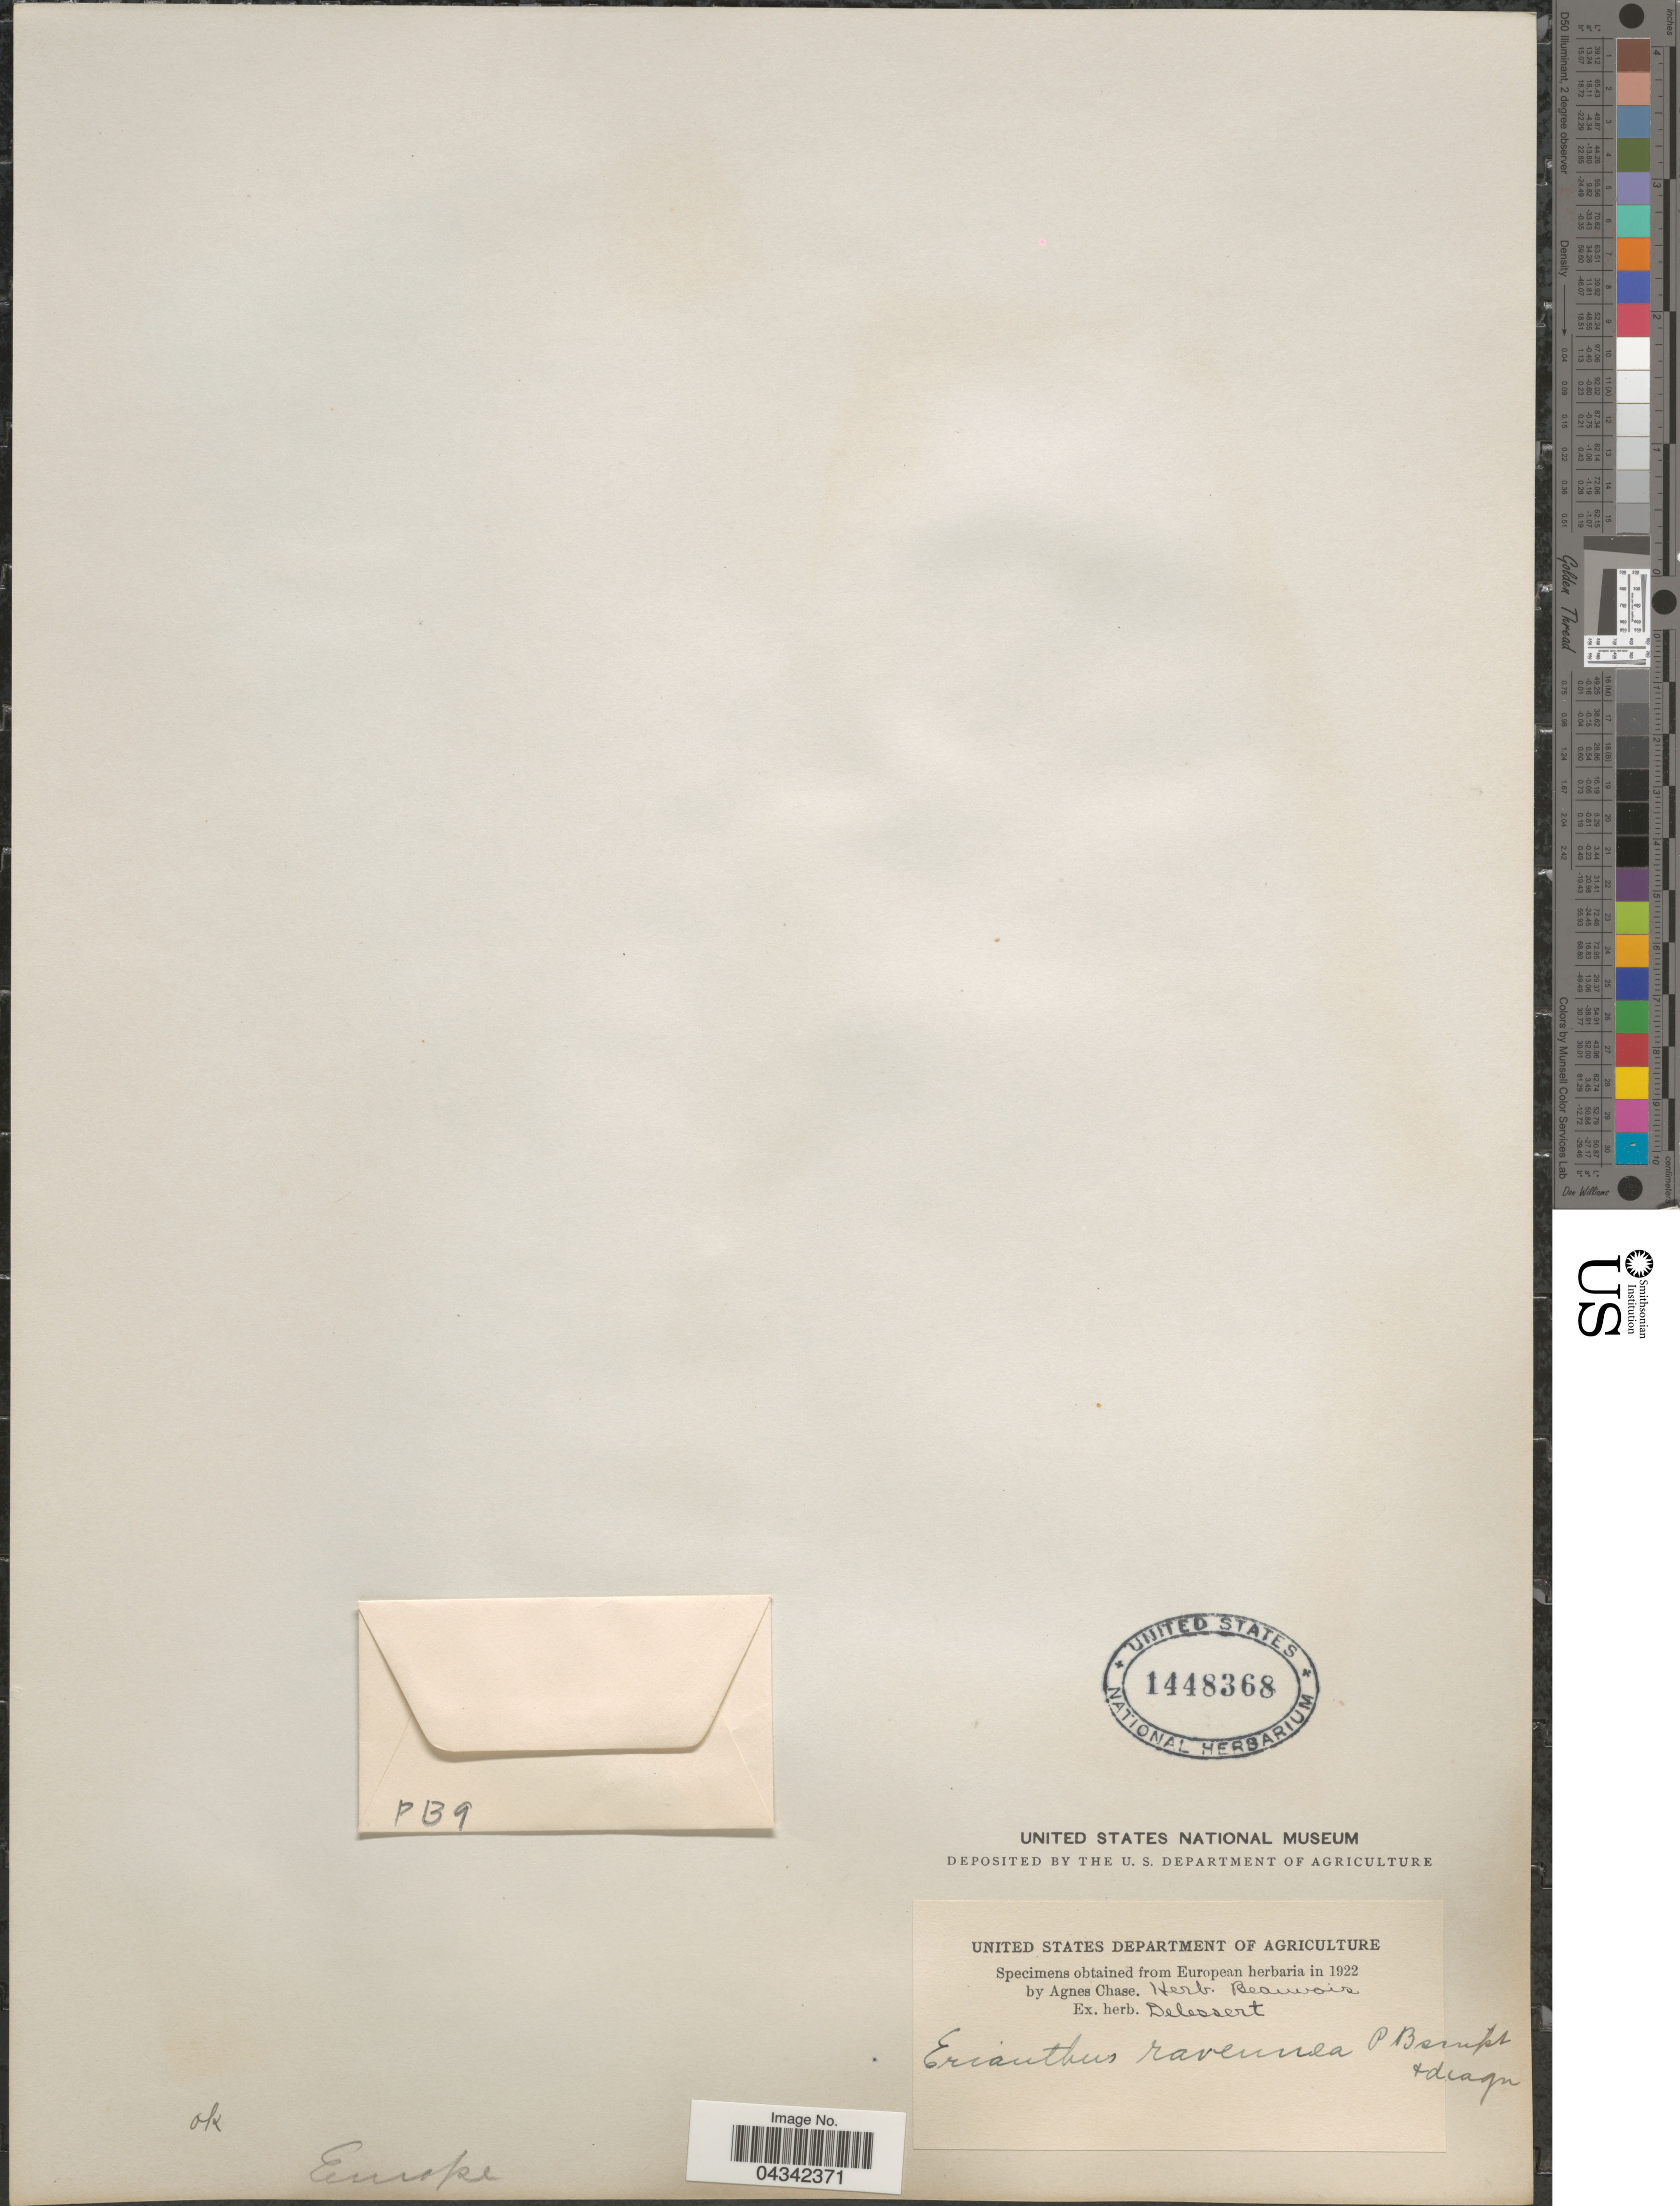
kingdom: Plantae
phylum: Tracheophyta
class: Liliopsida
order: Poales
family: Poaceae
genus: Tripidium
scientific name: Tripidium ravennae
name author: (L.) H. Scholz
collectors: ex herb. Beauvois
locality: Europe.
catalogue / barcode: US 1448368